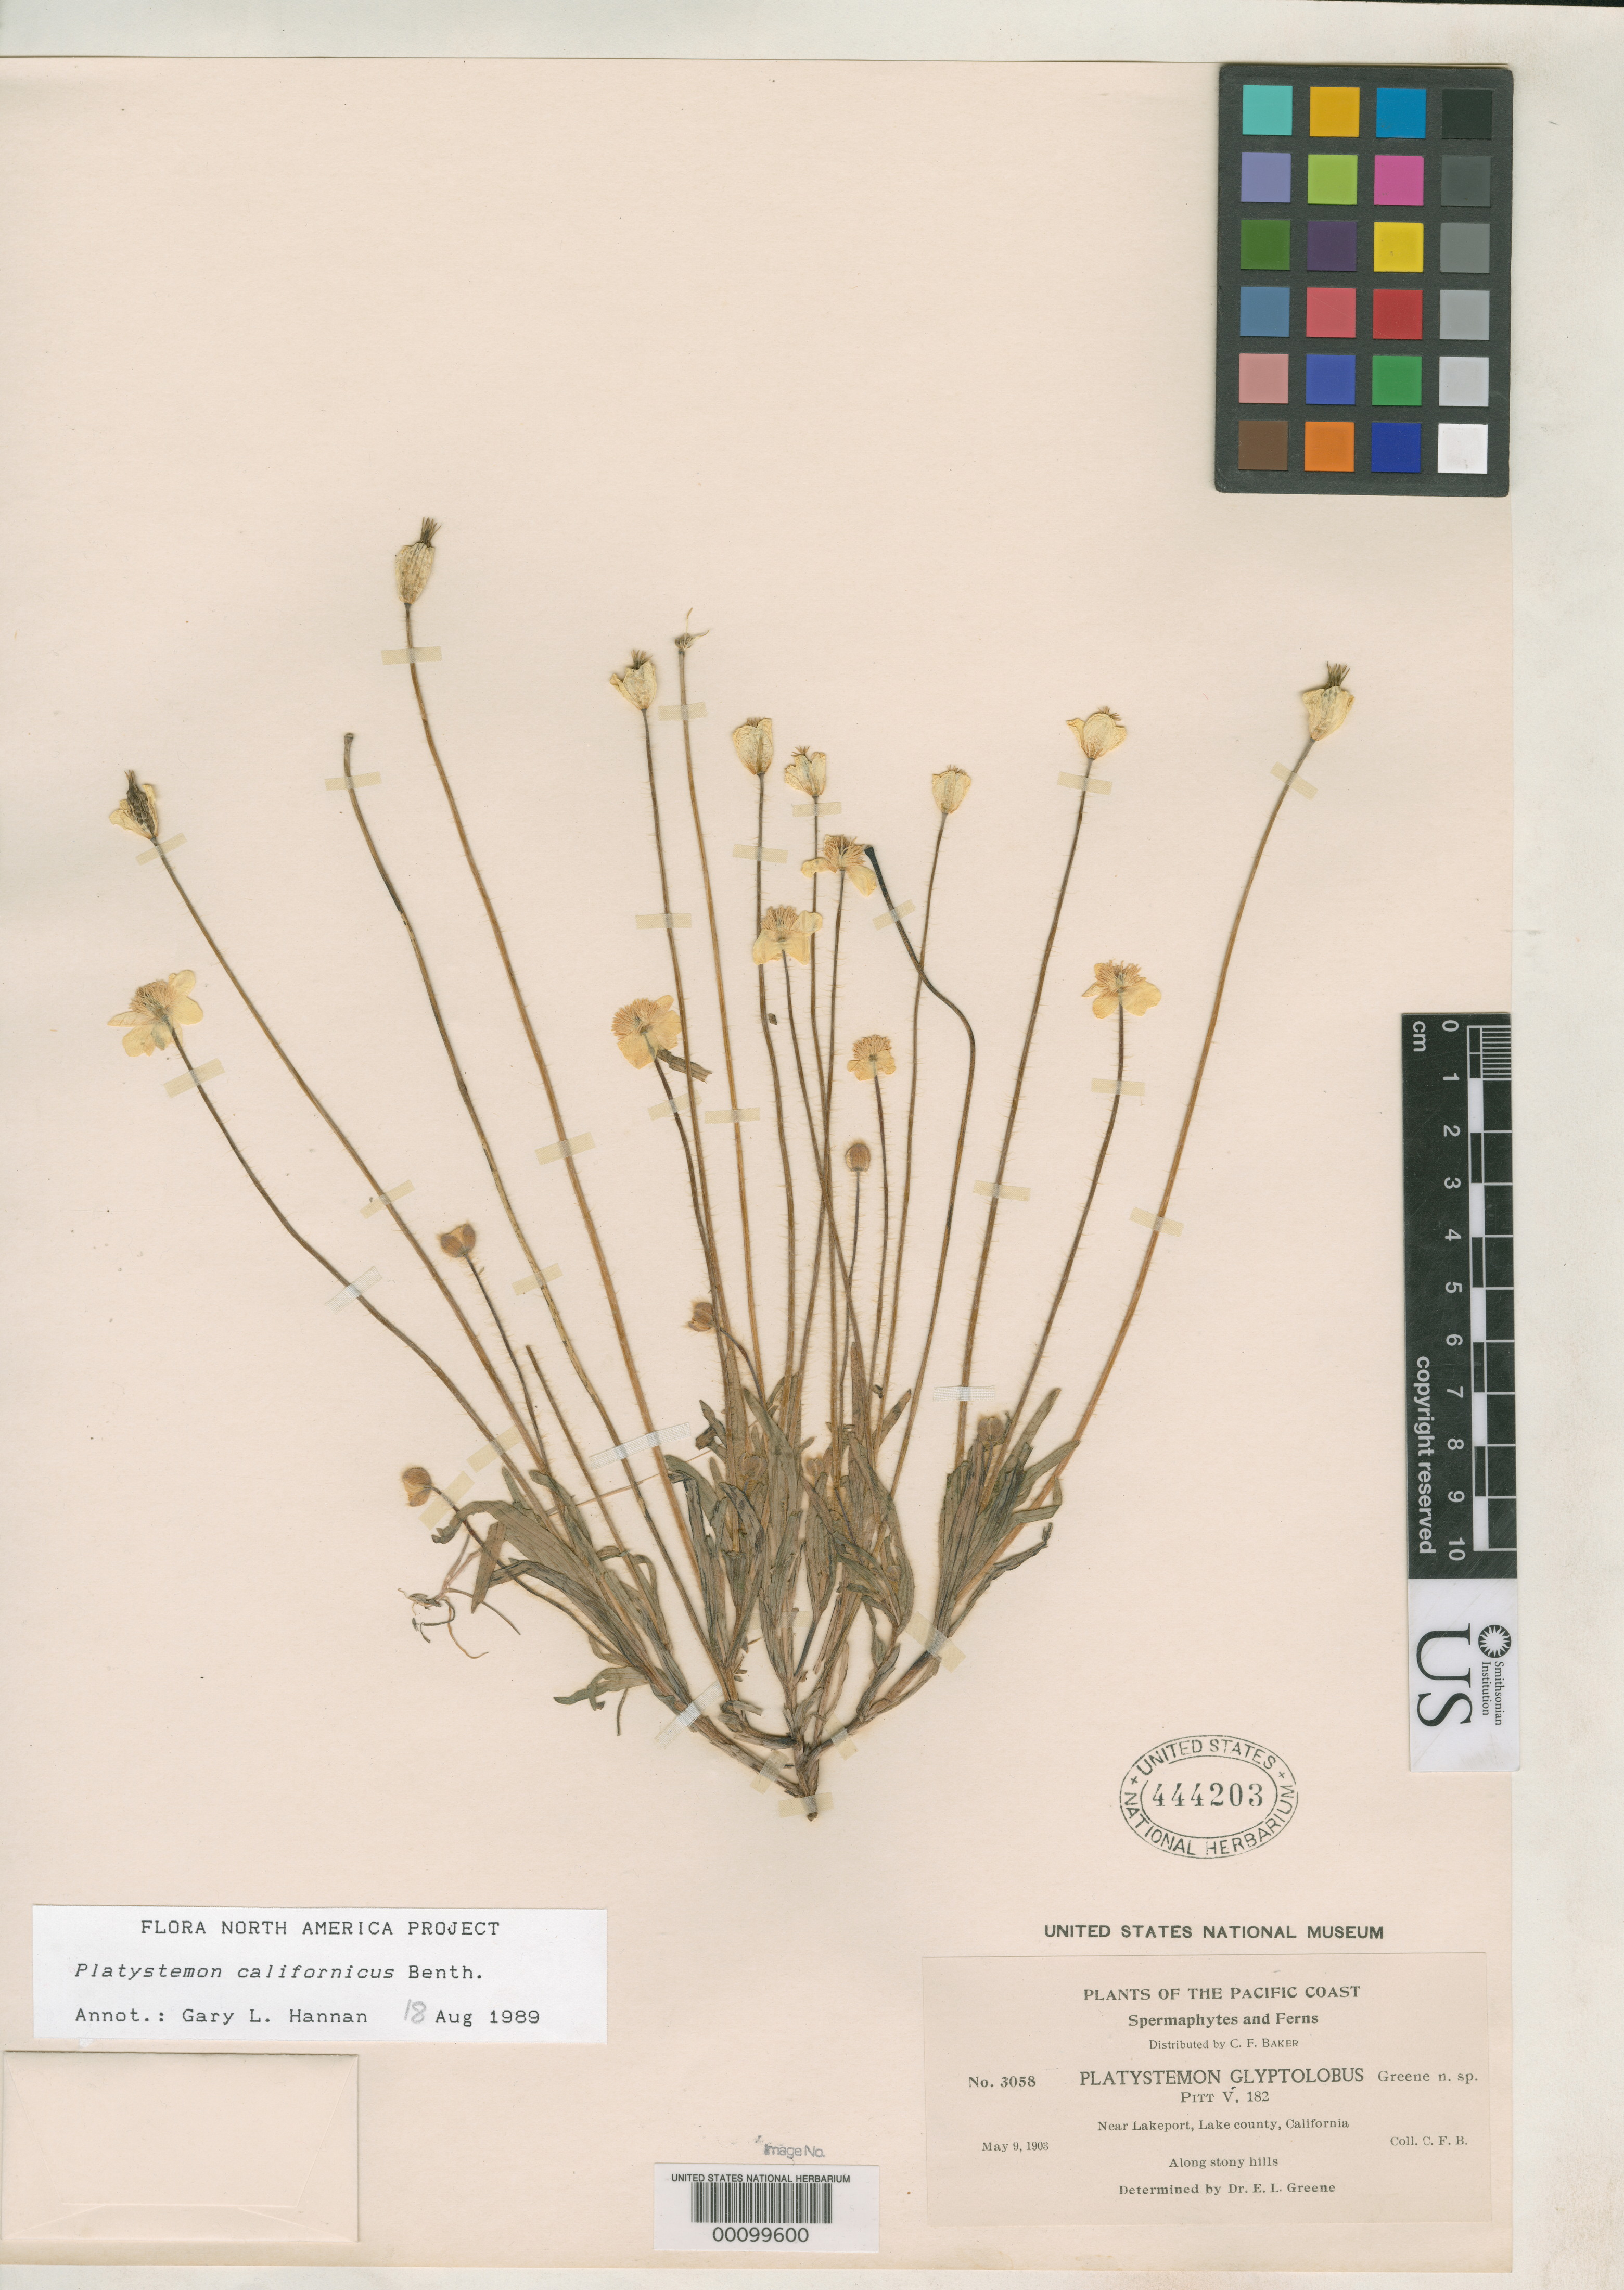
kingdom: Plantae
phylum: Tracheophyta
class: Magnoliopsida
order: Ranunculales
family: Papaveraceae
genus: Platystemon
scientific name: Platystemon glyptolobus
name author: Greene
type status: Isotype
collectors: C. F. Baker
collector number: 3058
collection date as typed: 09 May 1903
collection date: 1903-05-09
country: United States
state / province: California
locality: Near Lakeport.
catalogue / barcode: US 444203